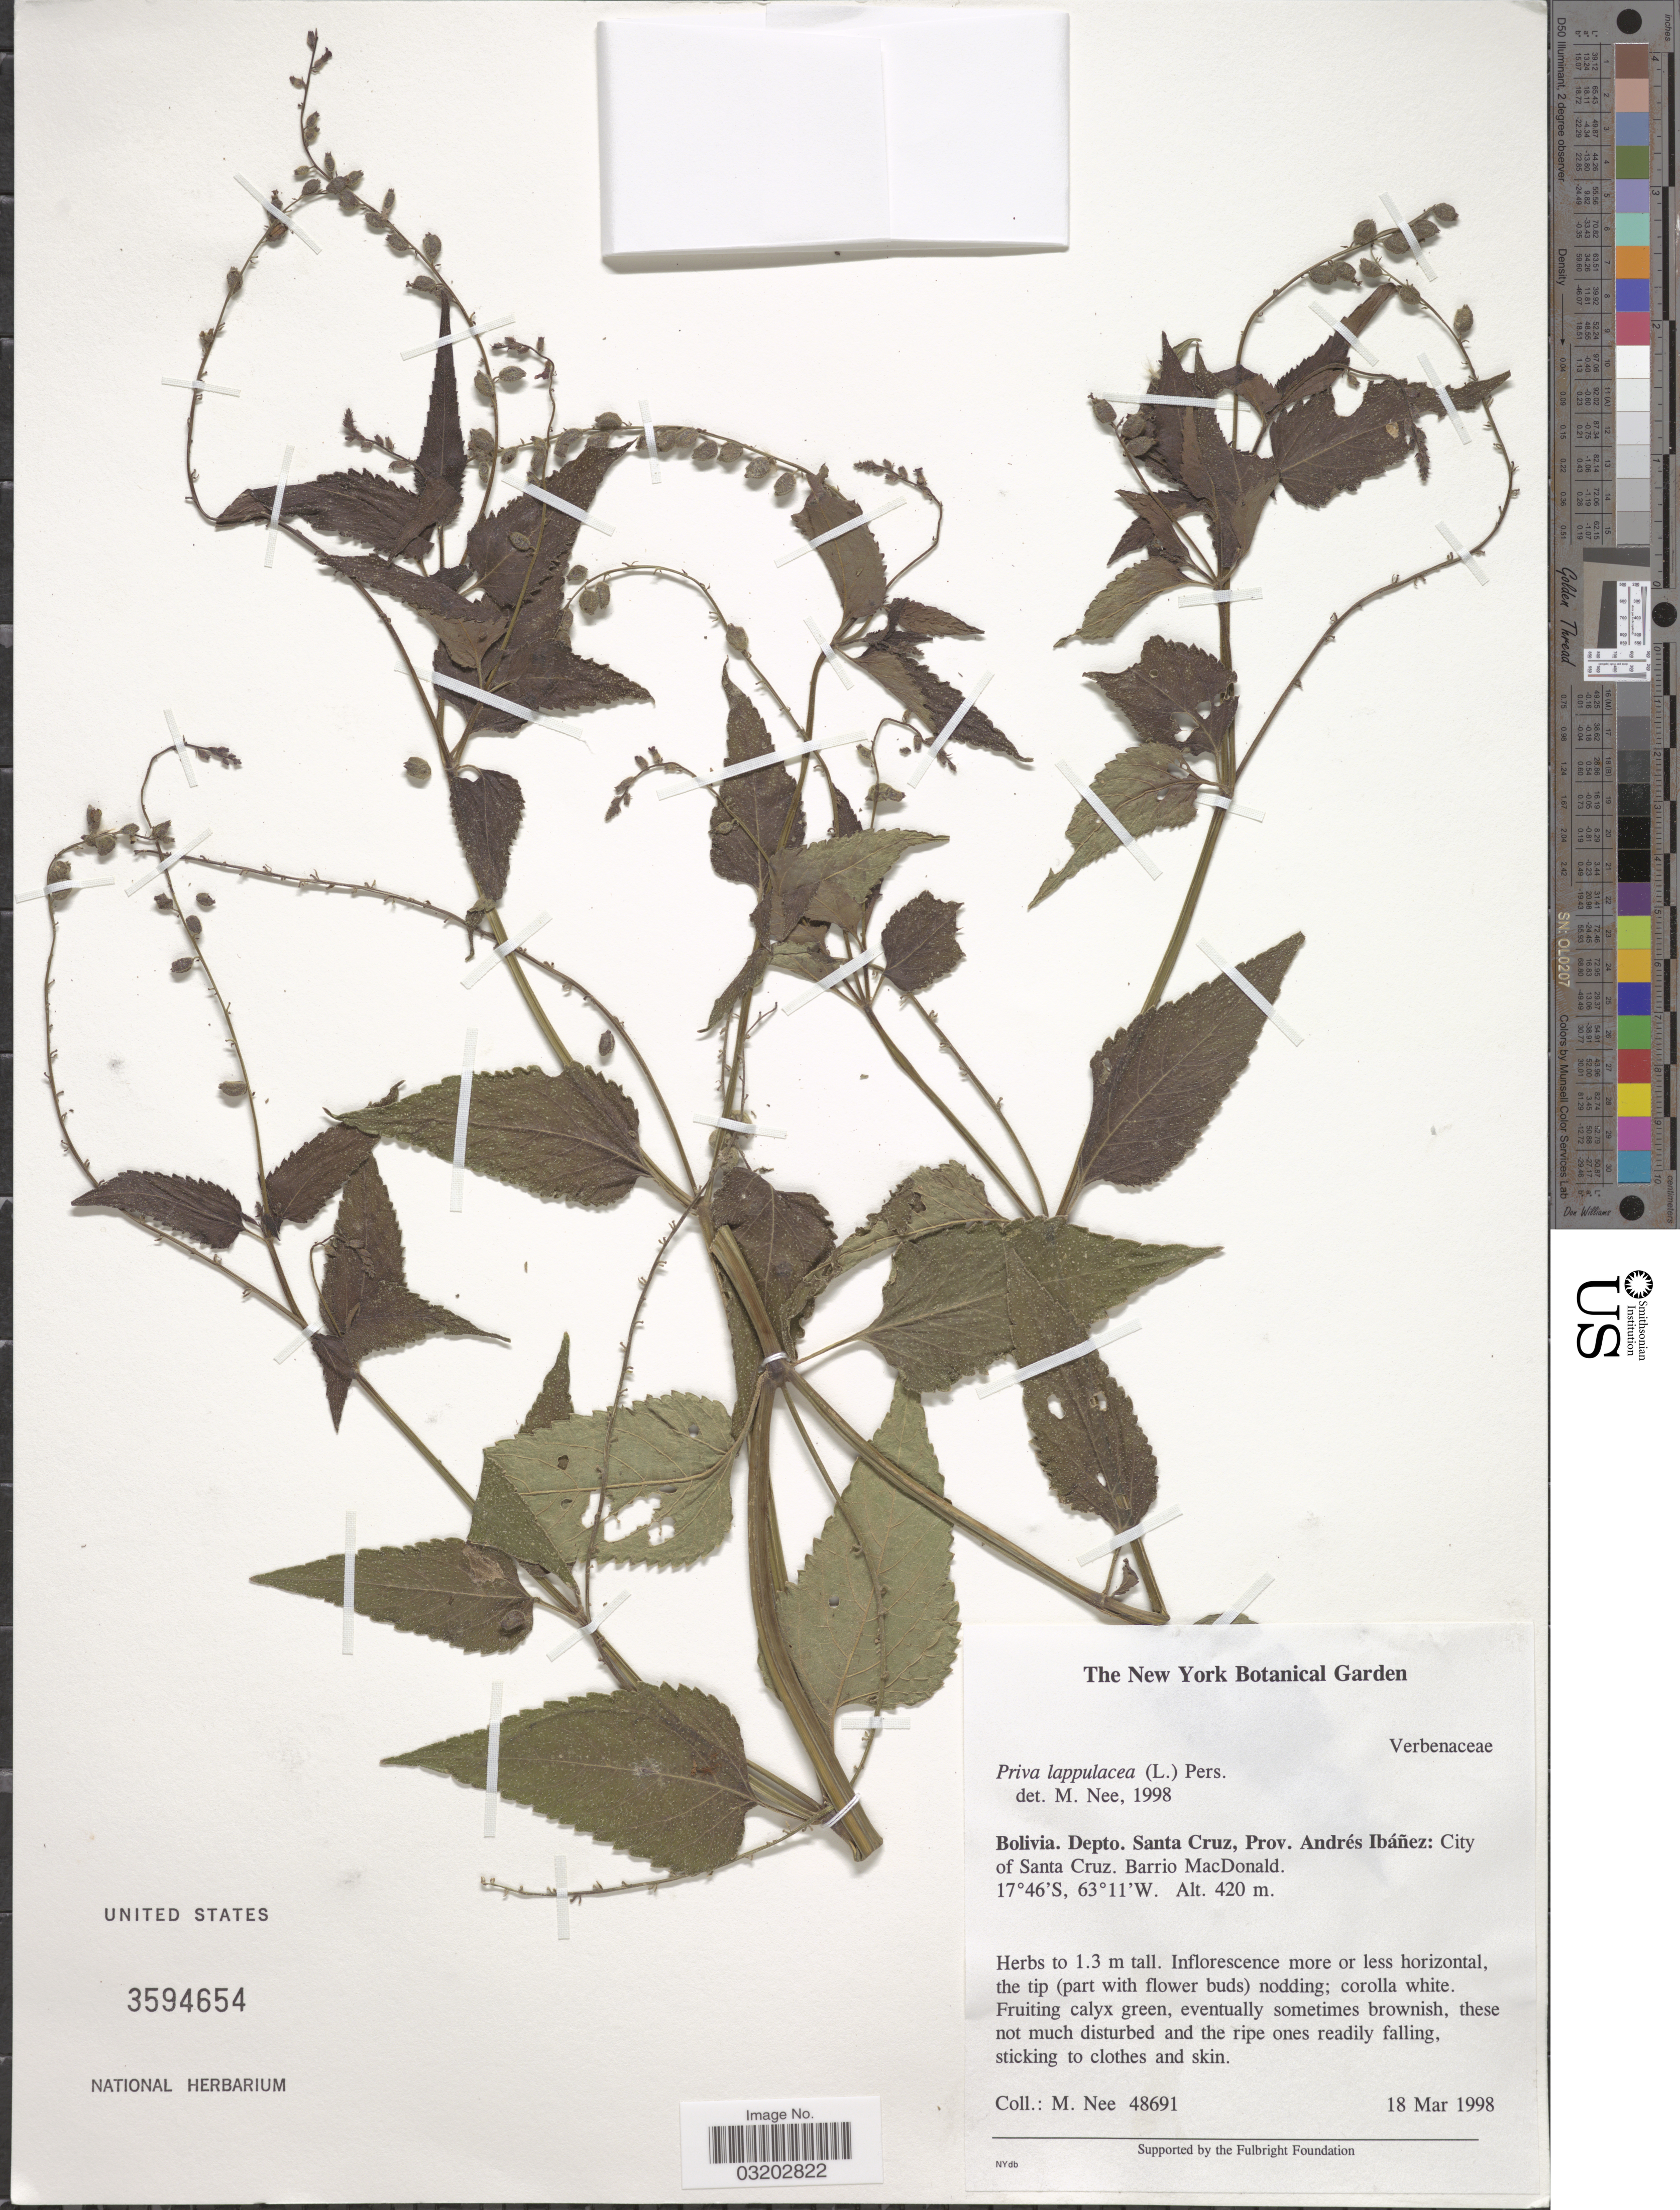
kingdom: Plantae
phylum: Tracheophyta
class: Magnoliopsida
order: Lamiales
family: Verbenaceae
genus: Priva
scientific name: Priva lappulacea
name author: (L.) Pers.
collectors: M. Nee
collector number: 48691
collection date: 1998-03-18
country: Bolivia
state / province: Santa Cruz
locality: Depto. Santa Cruz, Prov. Andrés Ibáñez: City of Santa Cruz. Barrio MacDonald.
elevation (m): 420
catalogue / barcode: US 3594654